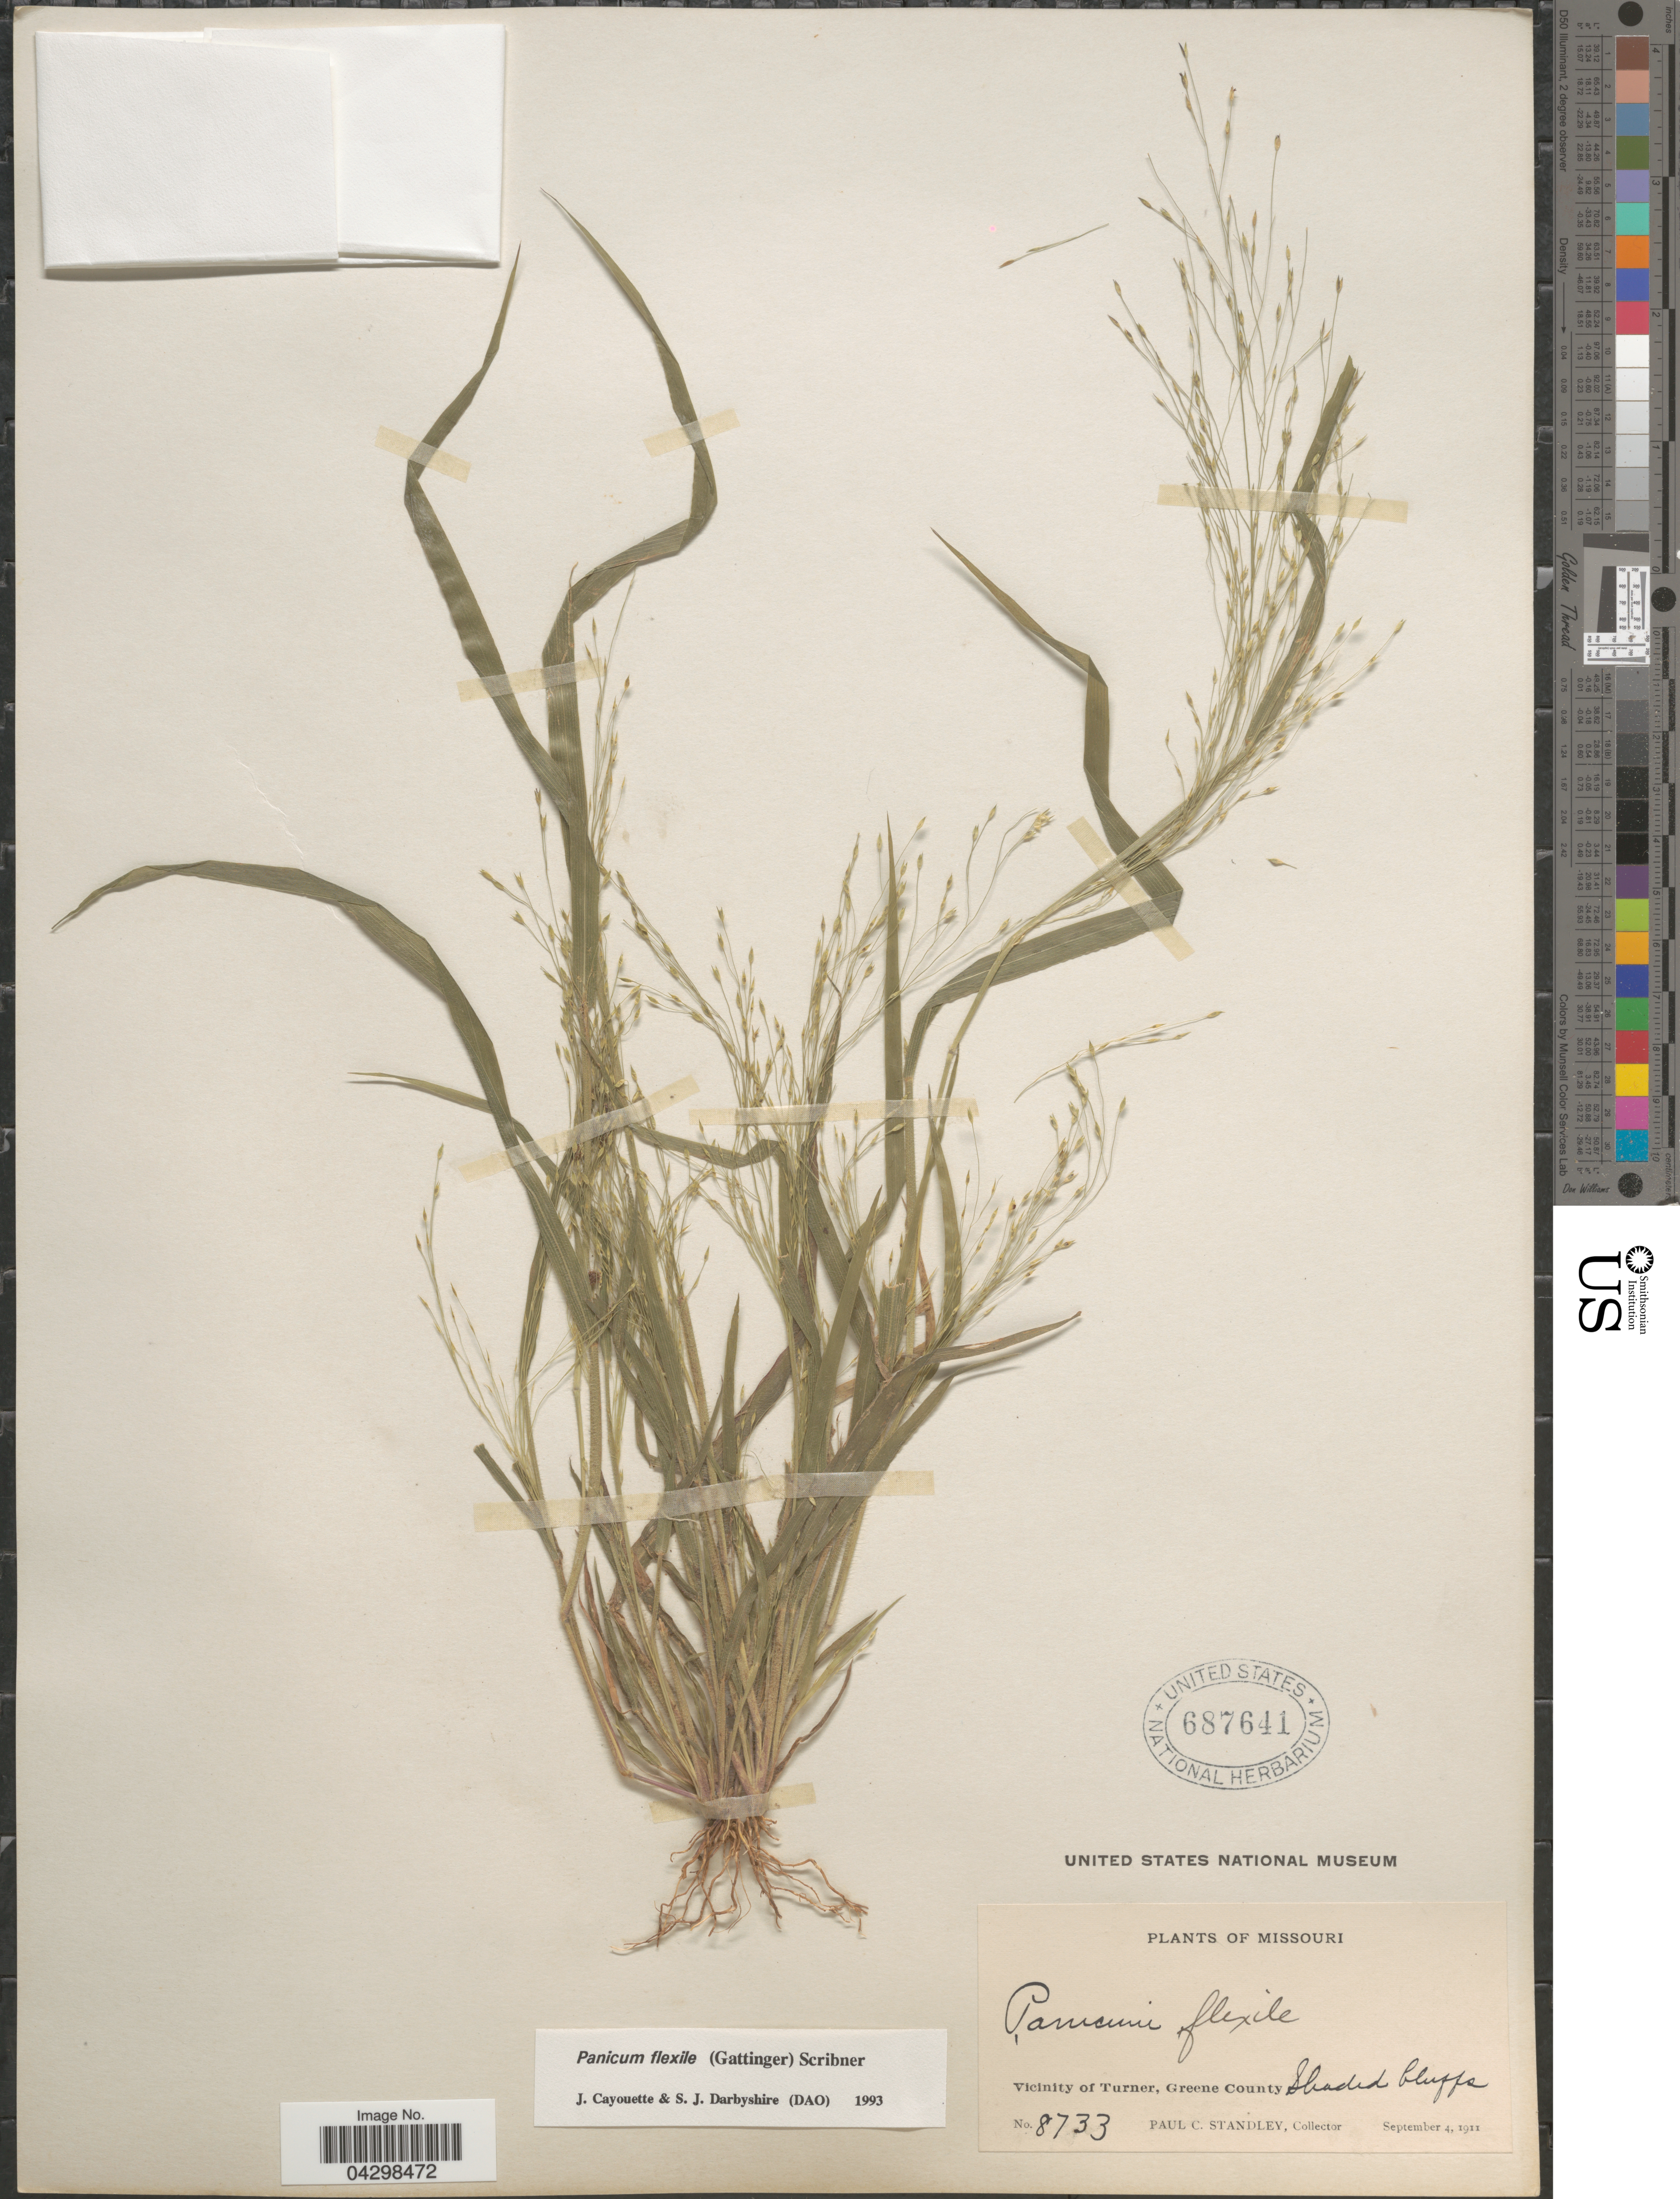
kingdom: Plantae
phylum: Tracheophyta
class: Liliopsida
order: Poales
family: Poaceae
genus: Panicum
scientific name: Panicum flexile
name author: (Gatt.) Scribn.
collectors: P. C. Standley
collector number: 8733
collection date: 1911-09-04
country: United States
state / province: Missouri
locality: Vicinity of Turney, Greene County. Shaded bluffs.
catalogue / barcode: US 687641